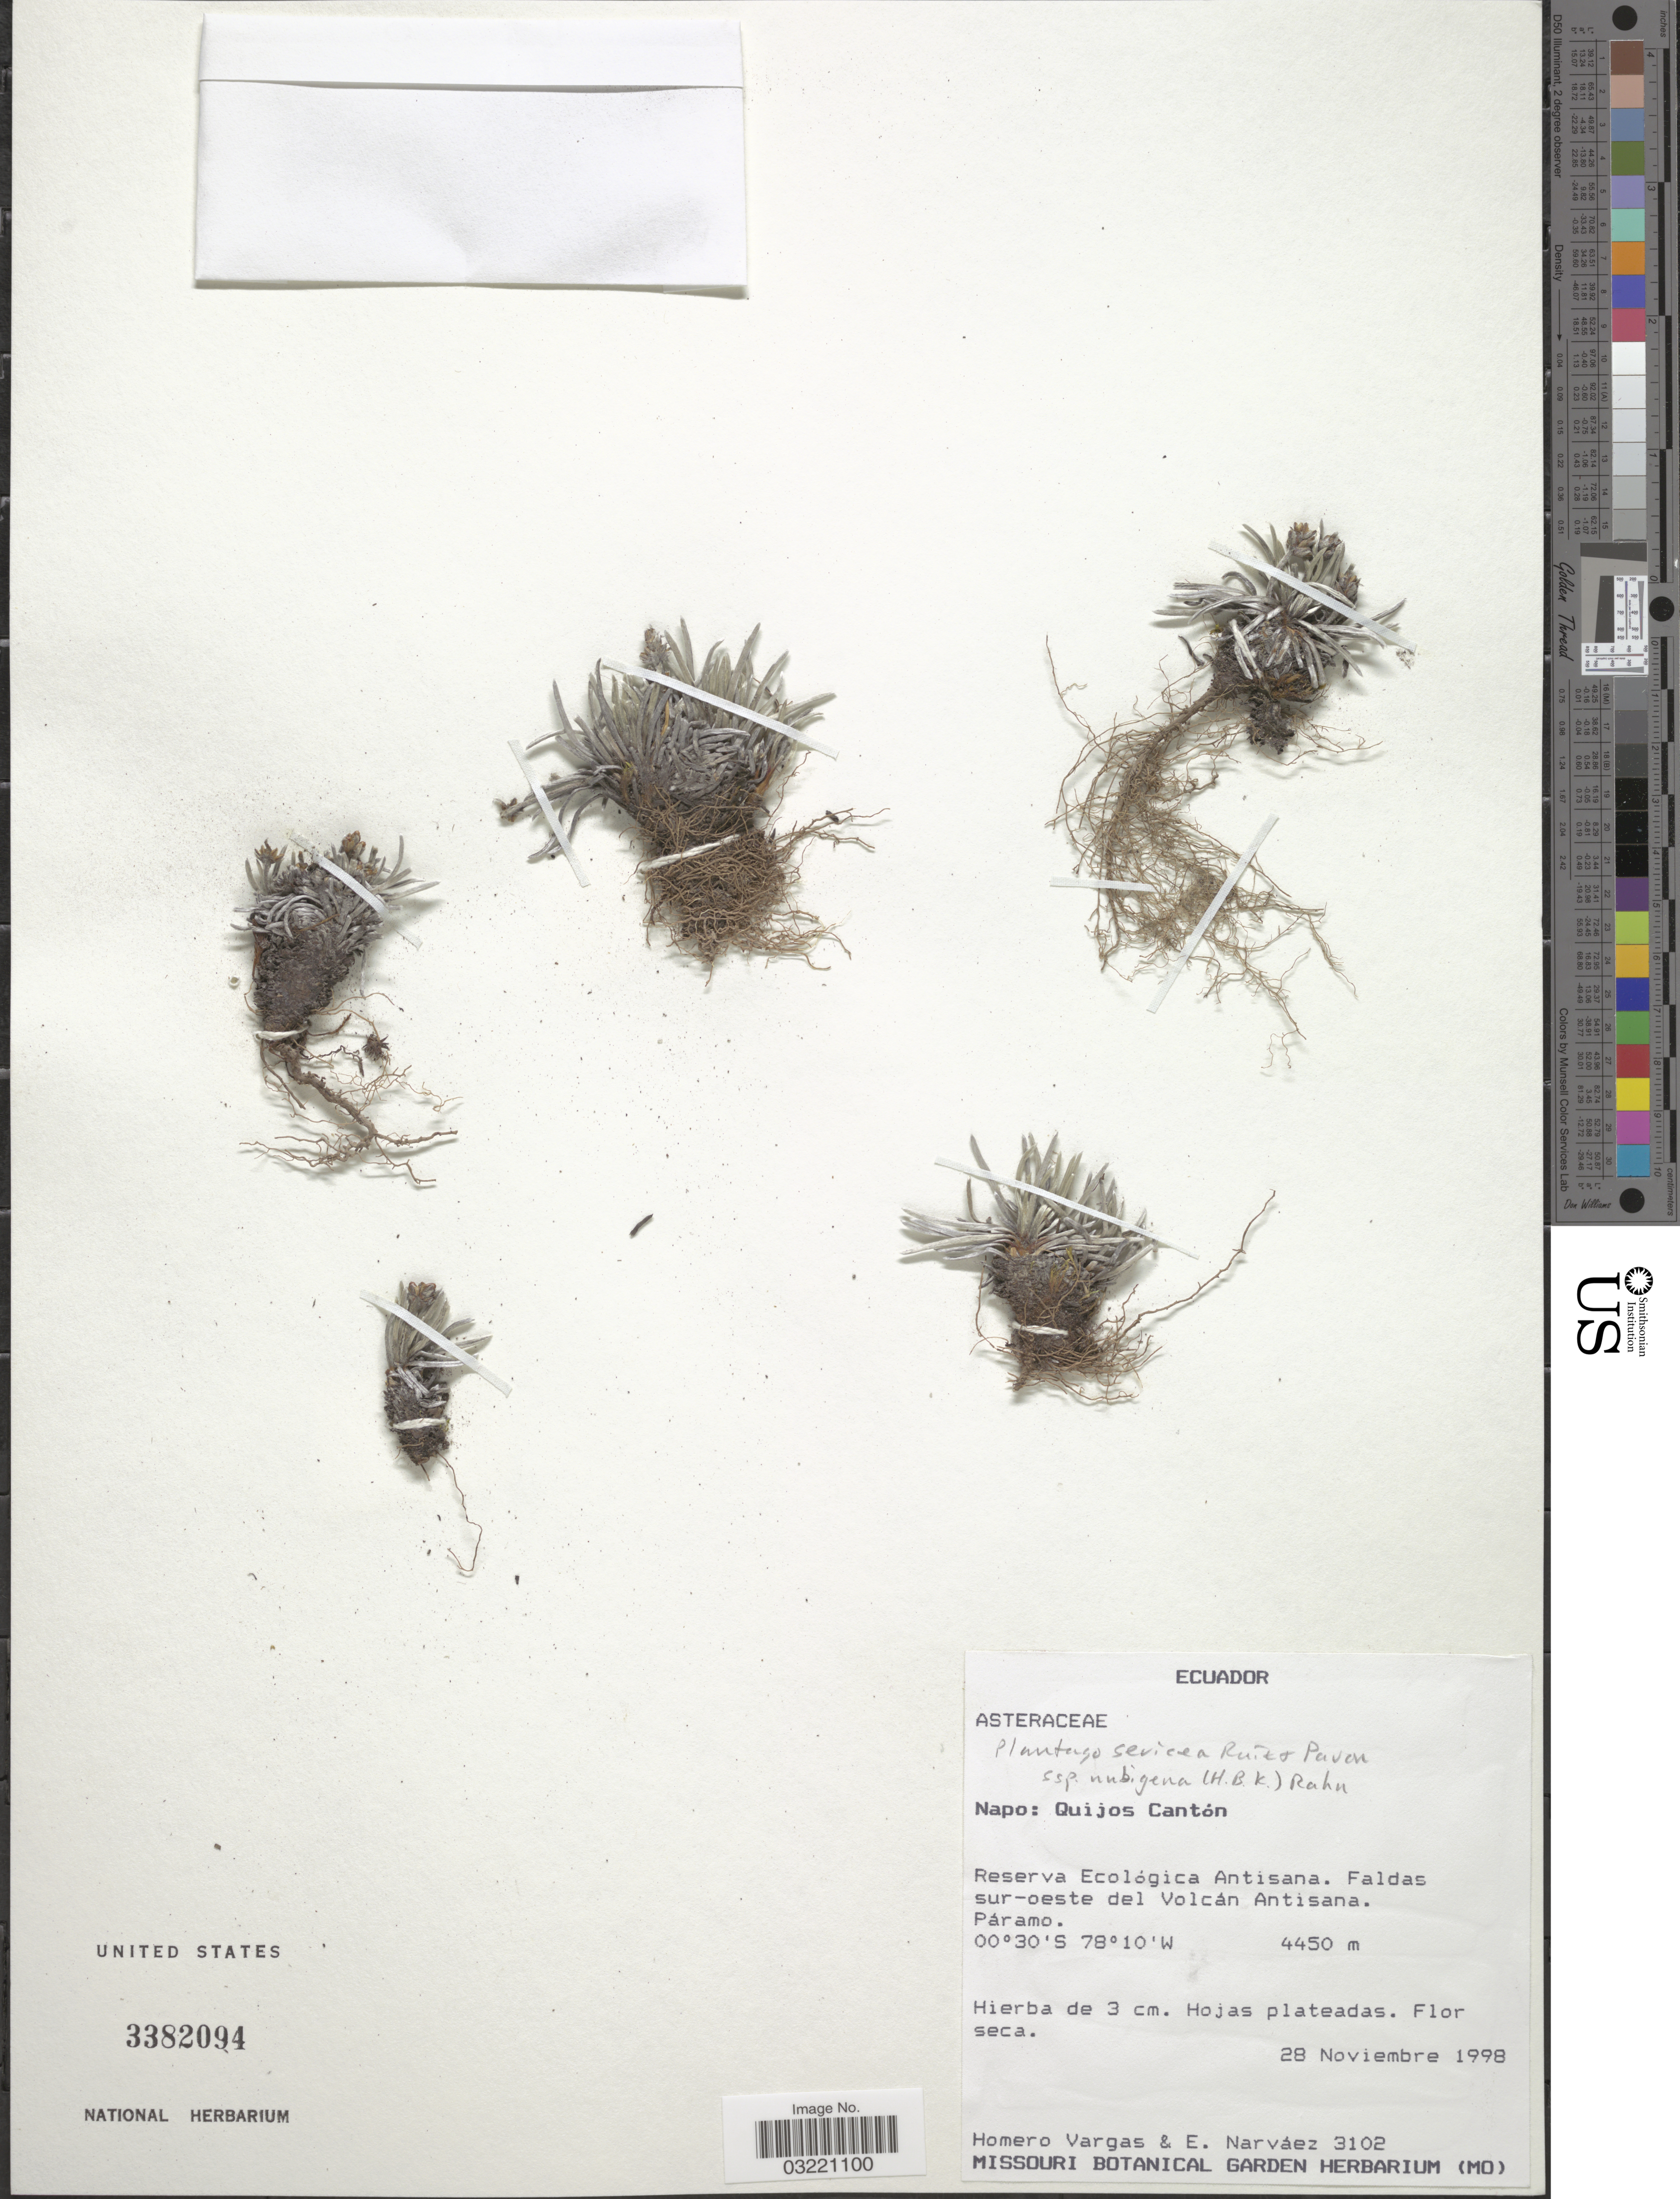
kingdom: Plantae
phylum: Tracheophyta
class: Magnoliopsida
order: Lamiales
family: Plantaginaceae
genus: Plantago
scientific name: Plantago sericea subsp. nubigena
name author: (Kunth) Rahn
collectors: H. Vargas & E. Narváez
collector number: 3102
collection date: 1998-11-28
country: Ecuador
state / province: Napo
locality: Quijos Cantón. Reserva Ecológica Antisana. Faldas sur-oeste del Volcán Antisana.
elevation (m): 4450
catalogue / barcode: US 3382094